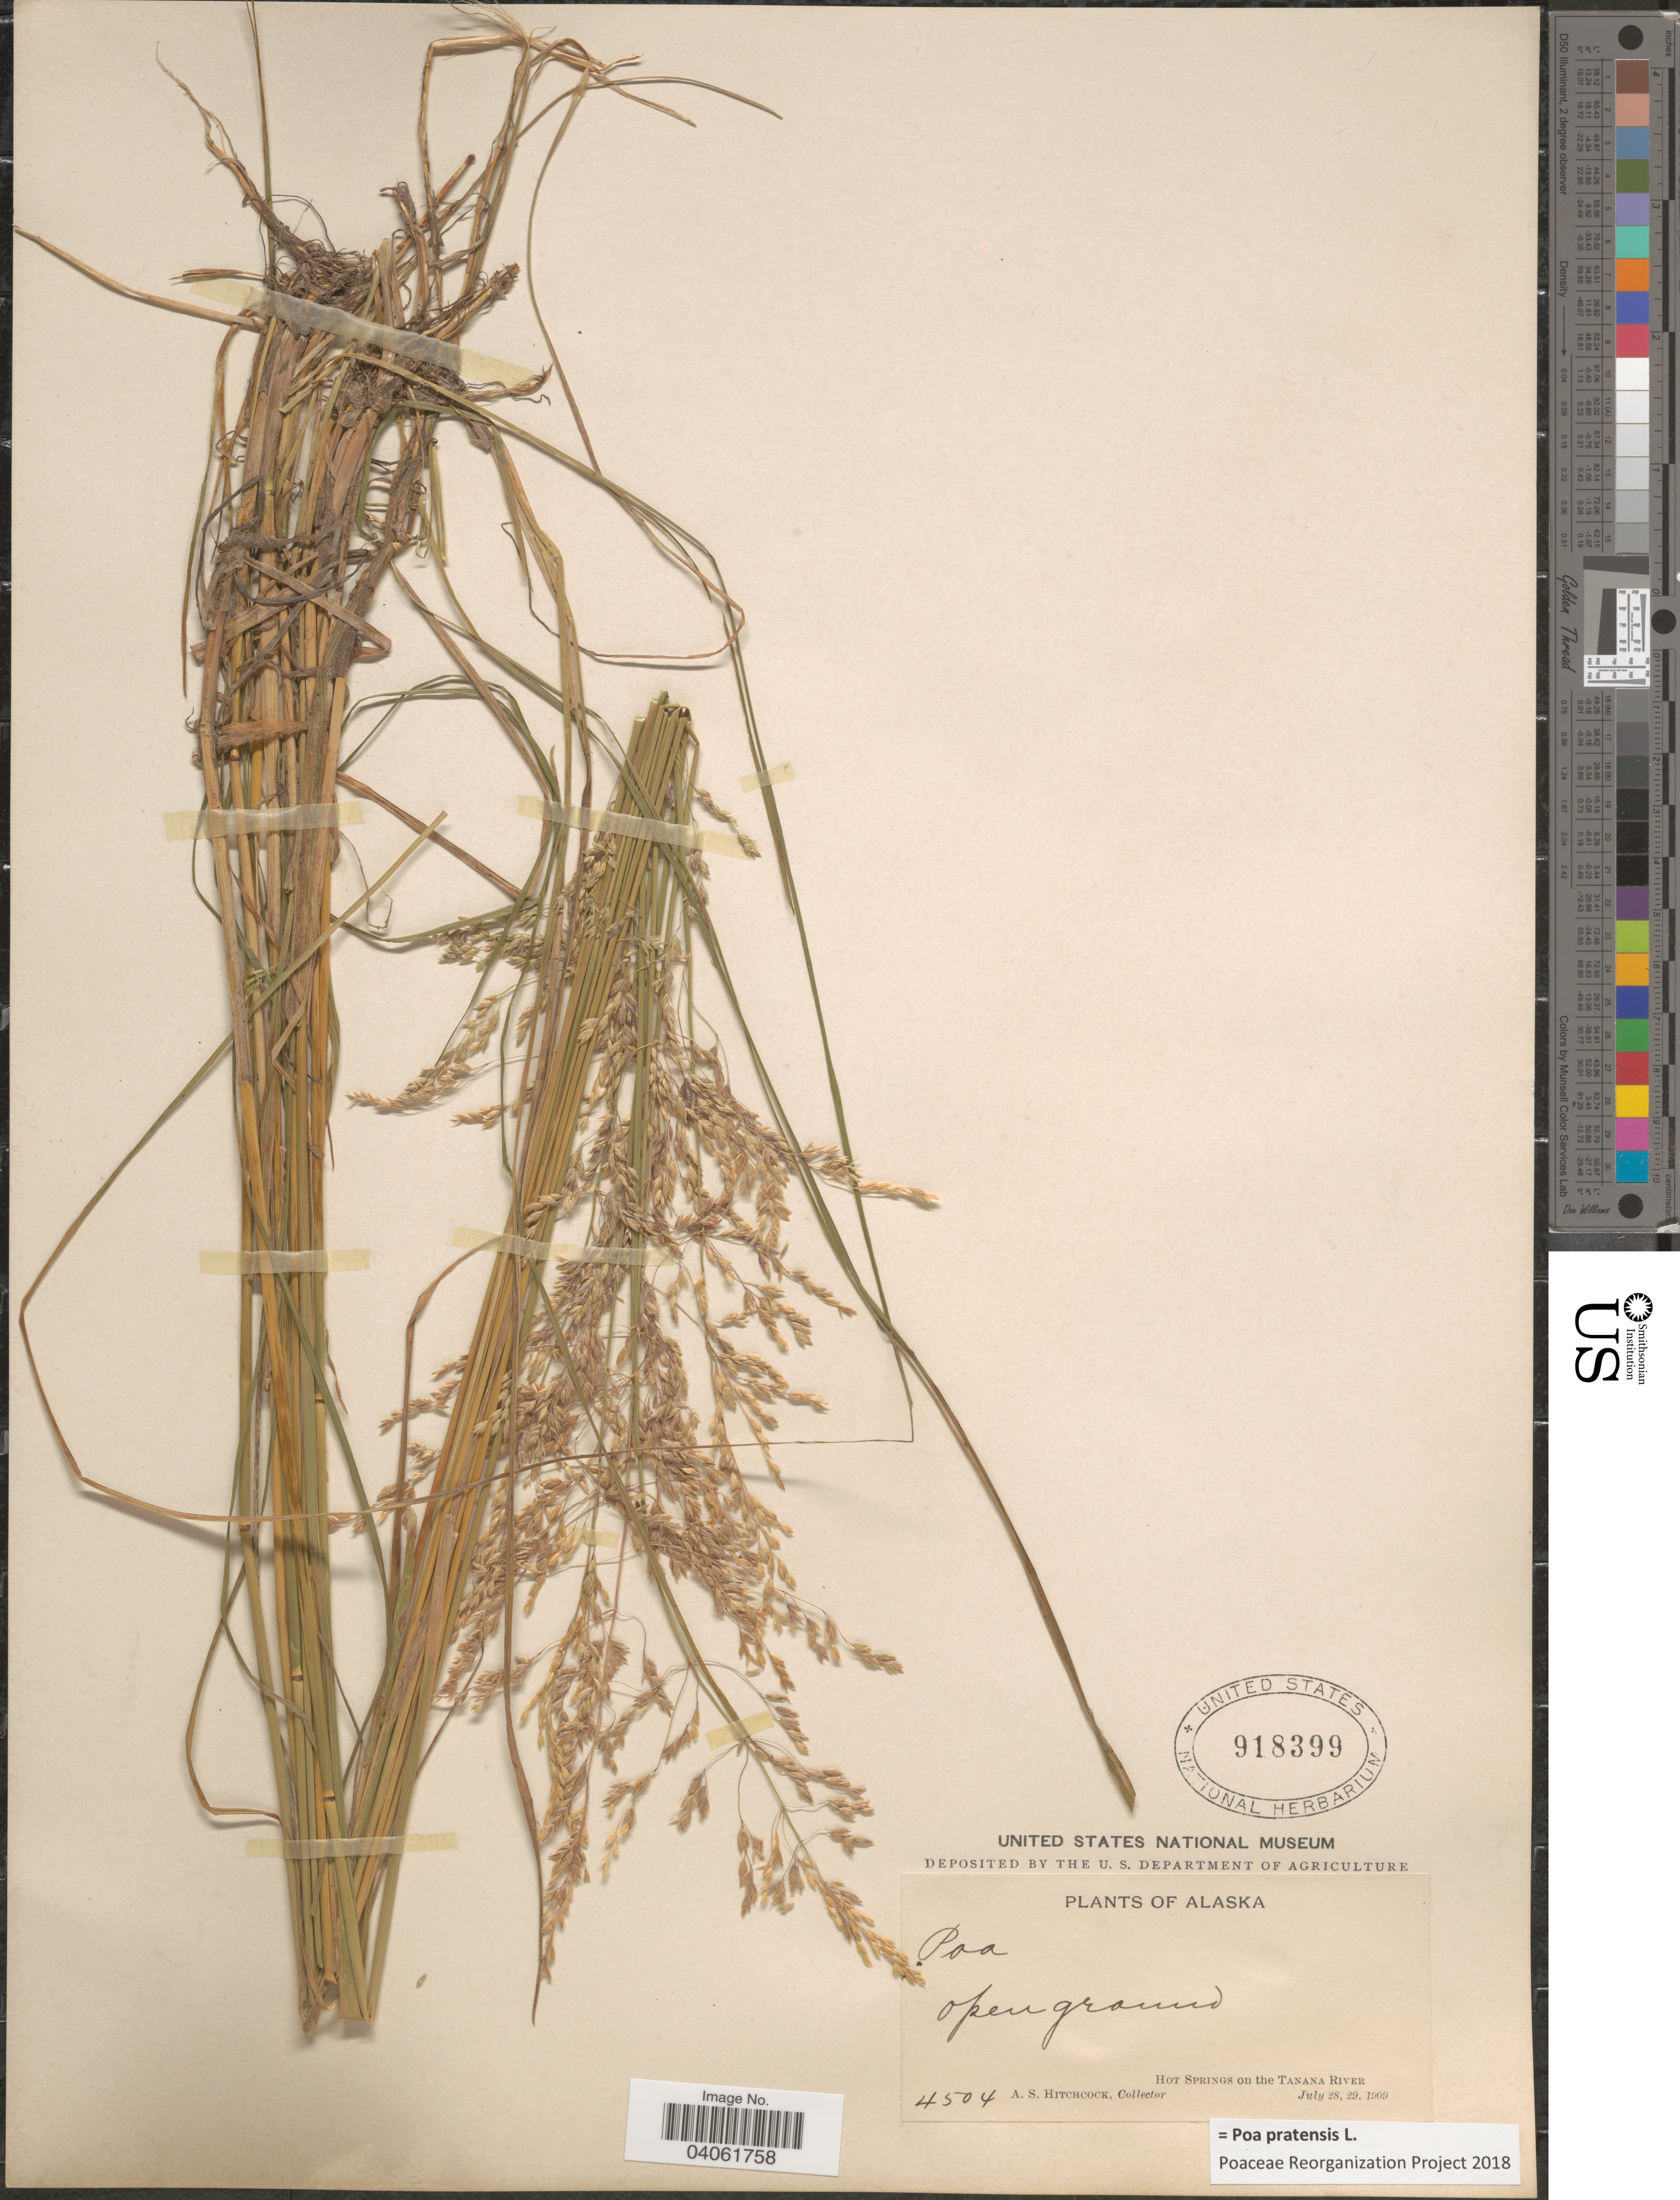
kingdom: Plantae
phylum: Tracheophyta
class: Liliopsida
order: Poales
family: Poaceae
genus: Poa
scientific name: Poa pratensis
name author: L.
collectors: A. S. Hitchcock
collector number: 4504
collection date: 1909-07-28/1909-07-29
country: United States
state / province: Alaska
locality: Hot Springs on the Tanana River.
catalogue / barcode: US 918399